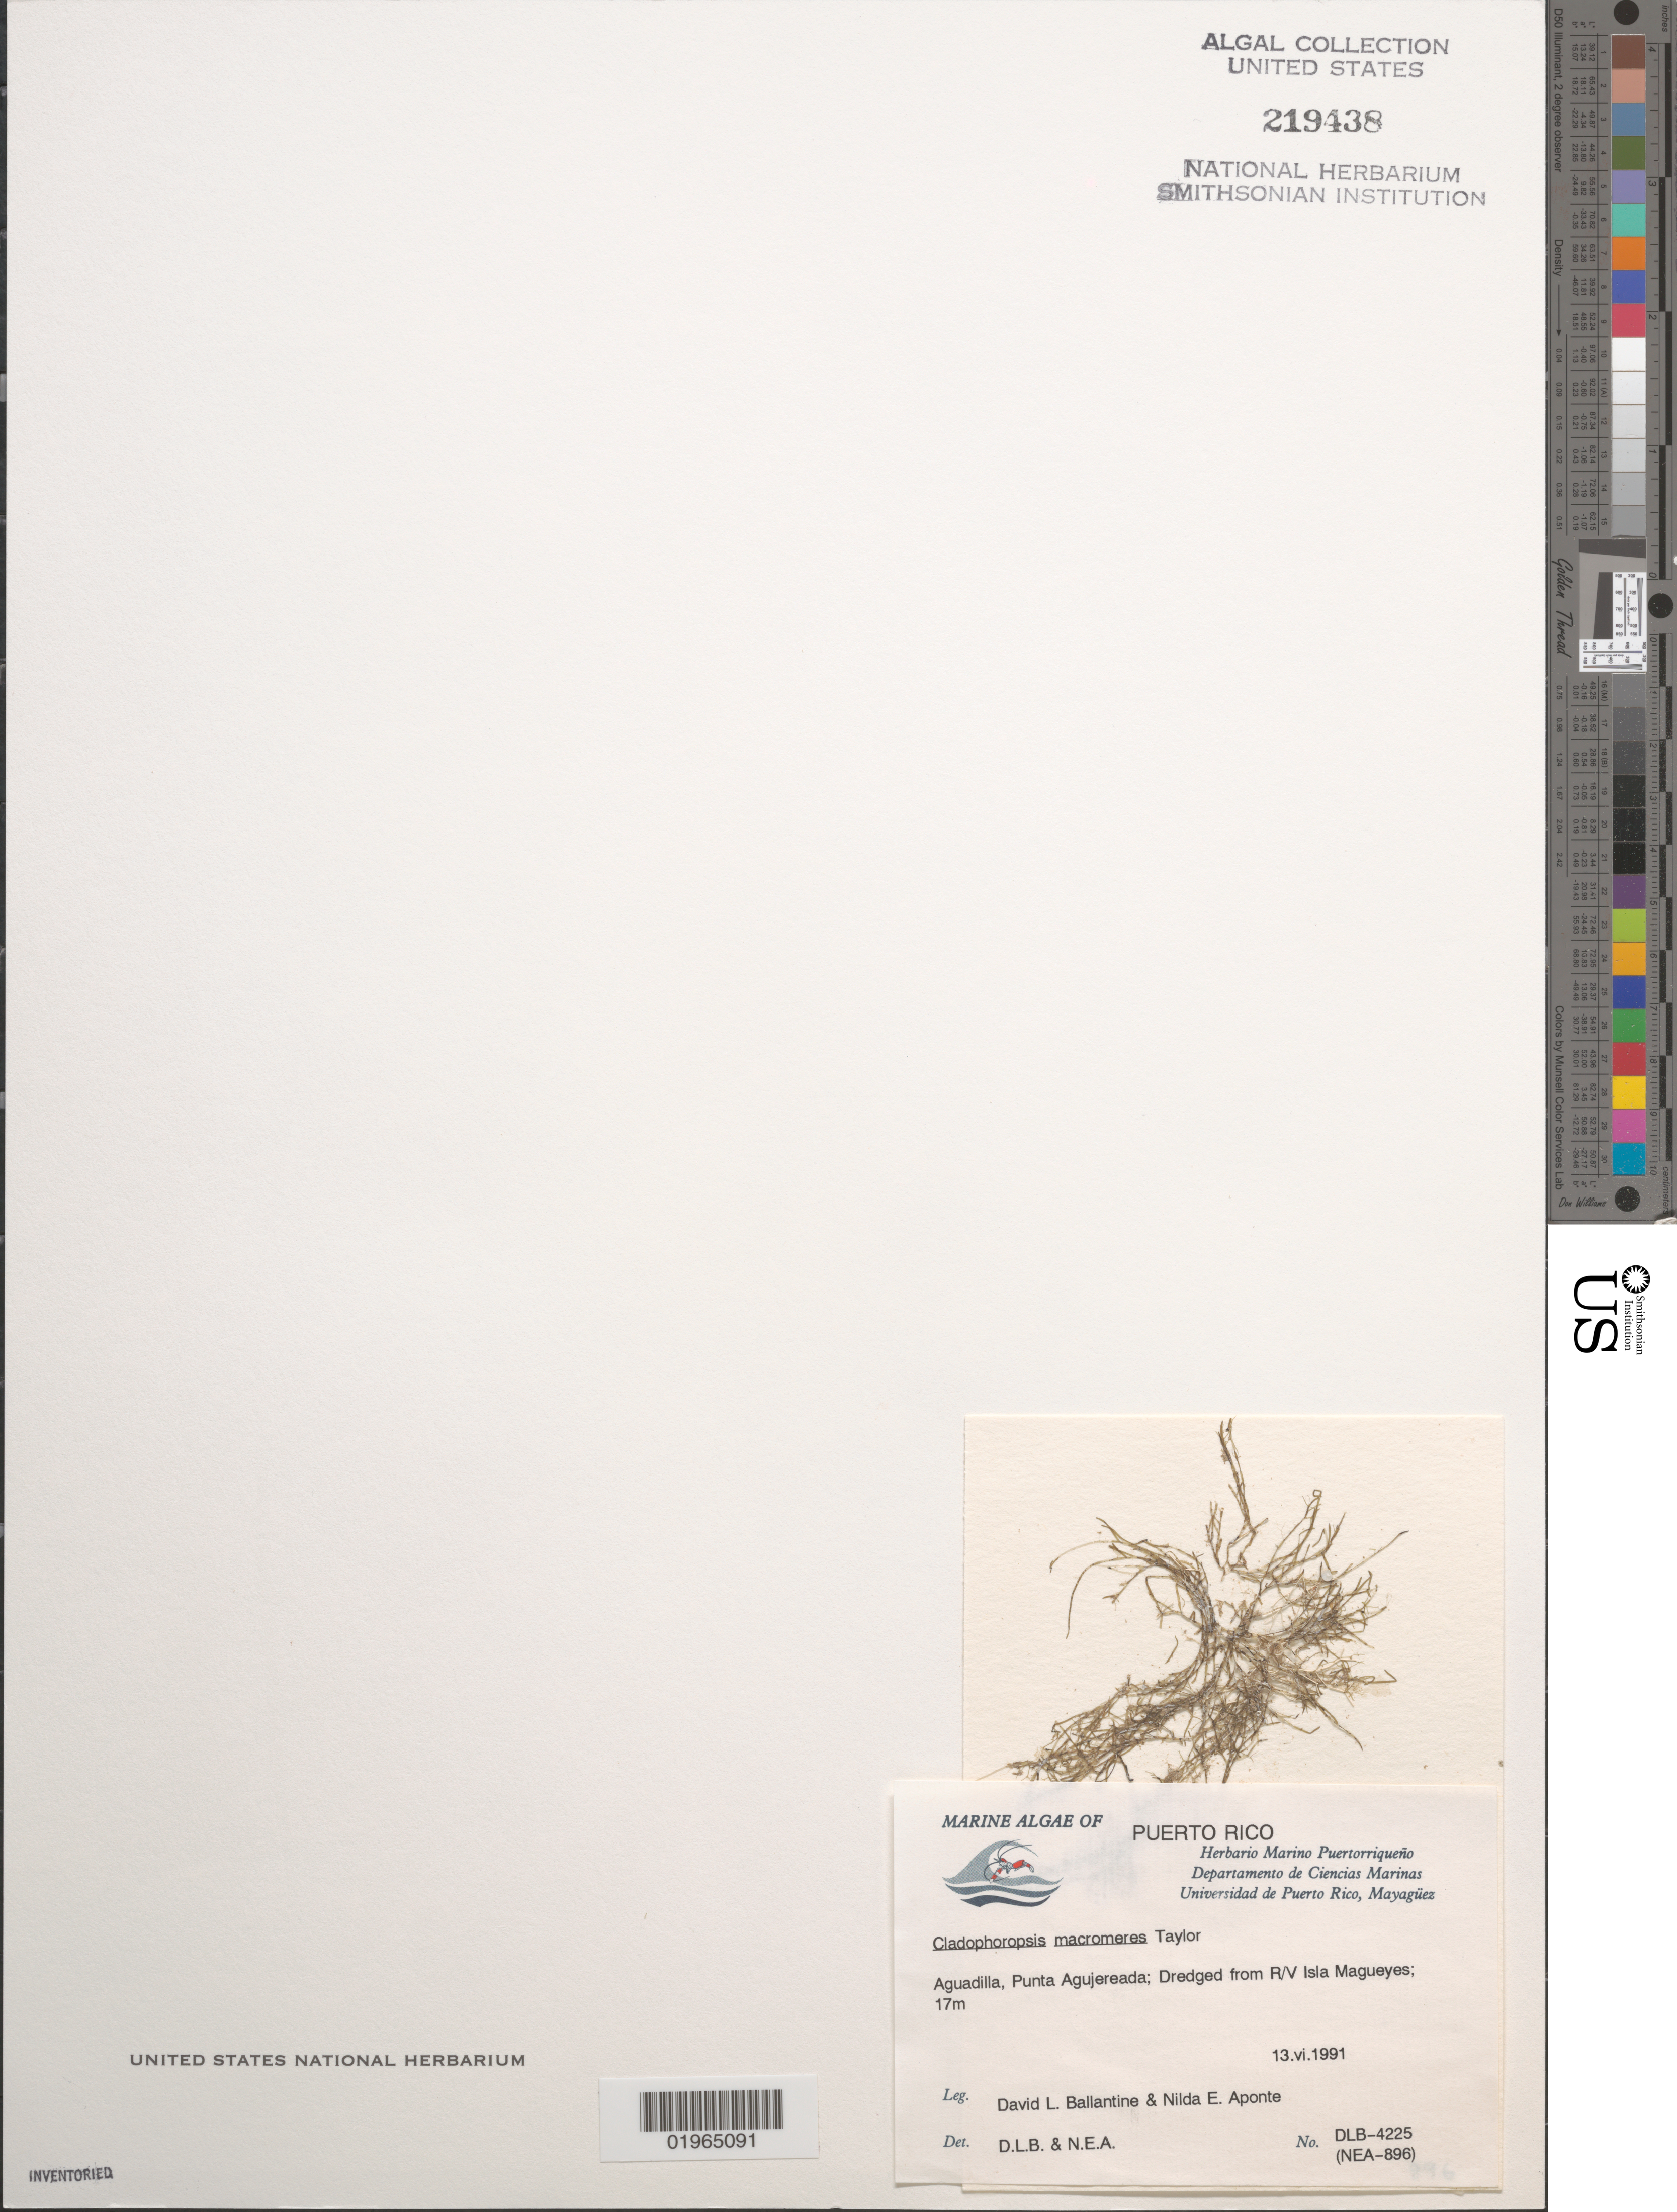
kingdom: Plantae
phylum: Chlorophyta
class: Ulvophyceae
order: Siphonocladales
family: Boodleaceae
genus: Cladophoropsis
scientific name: Cladophoropsis macromeres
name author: W.R. Taylor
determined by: Ballantine, D. L.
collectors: D.L. Ballantine & N. E. Aponte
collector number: DLB-4225, NEA-896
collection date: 1991-06-13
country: Puerto Rico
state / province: Aguadilla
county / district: Punta Agujereada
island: Isla Magueyes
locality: Dredged from R/V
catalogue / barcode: US 219438